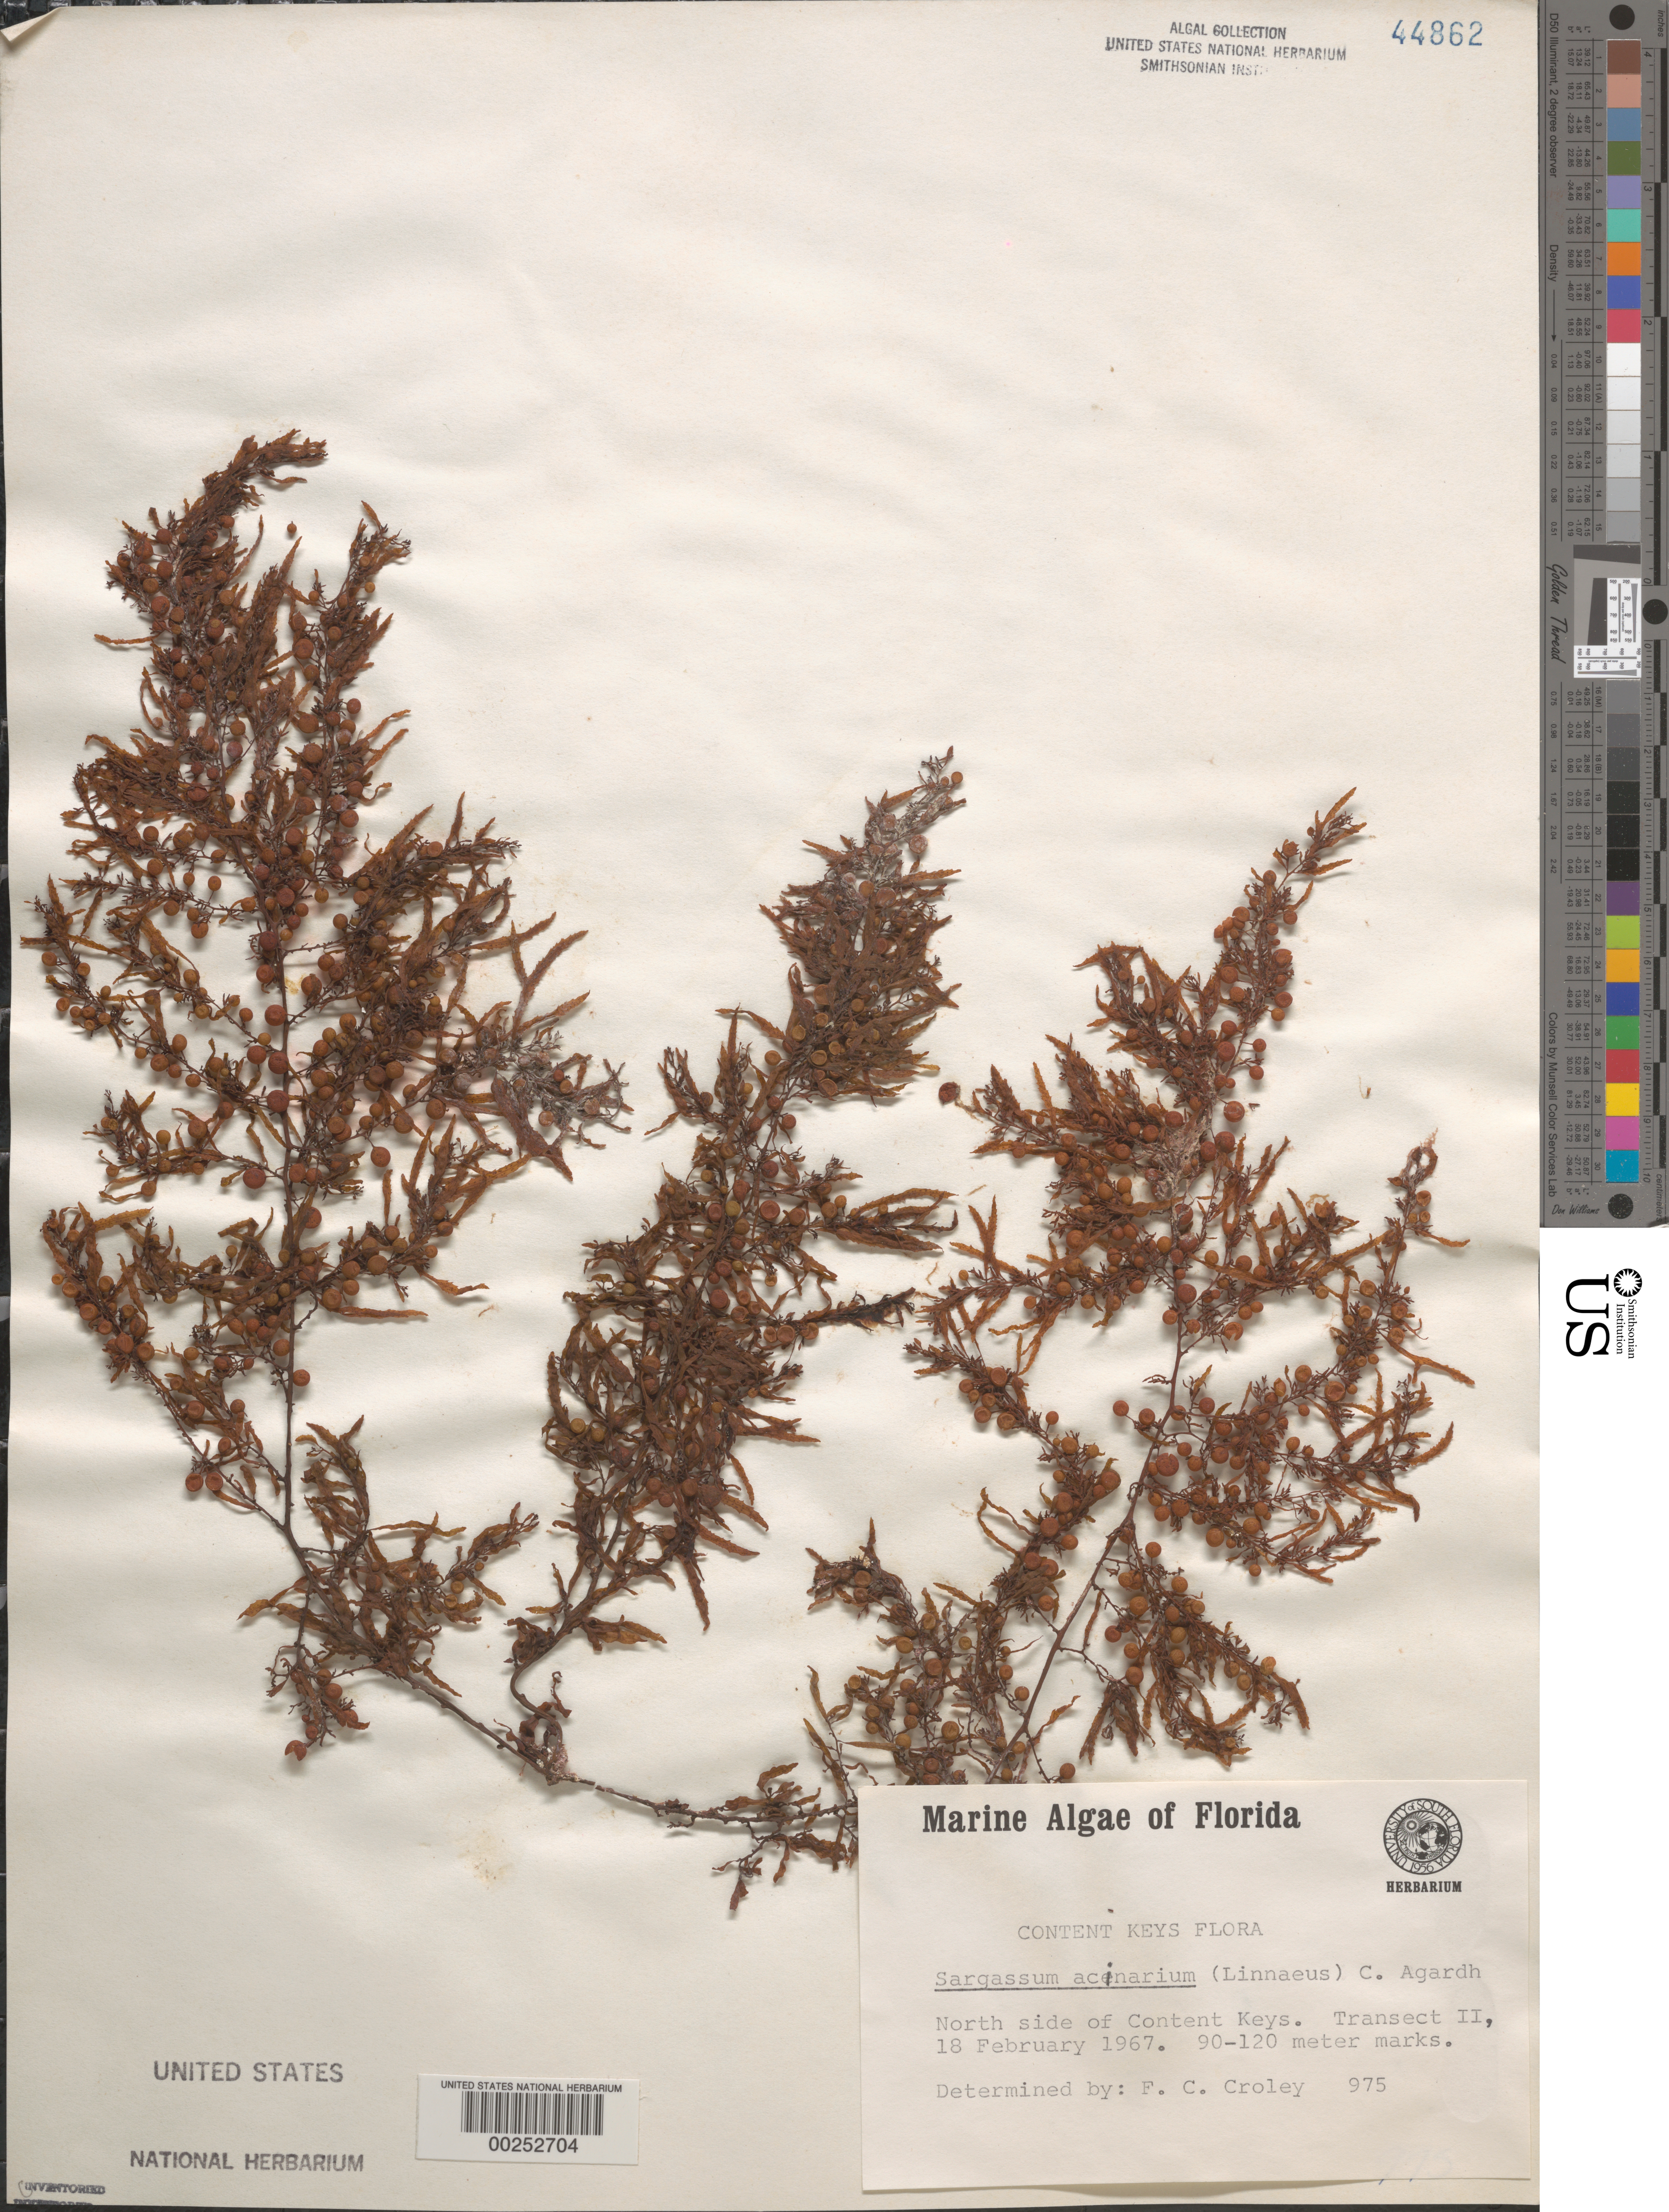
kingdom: Chromista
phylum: Ochrophyta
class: Phaeophyceae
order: Fucales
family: Sargassaceae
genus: Sargassum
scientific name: Sargassum acinarium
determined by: Croley, F. C.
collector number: FCC 975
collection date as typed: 18 Feb 1967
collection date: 1967-02-18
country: United States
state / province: Florida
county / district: Monroe County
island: Content Keys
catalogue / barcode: US 44862